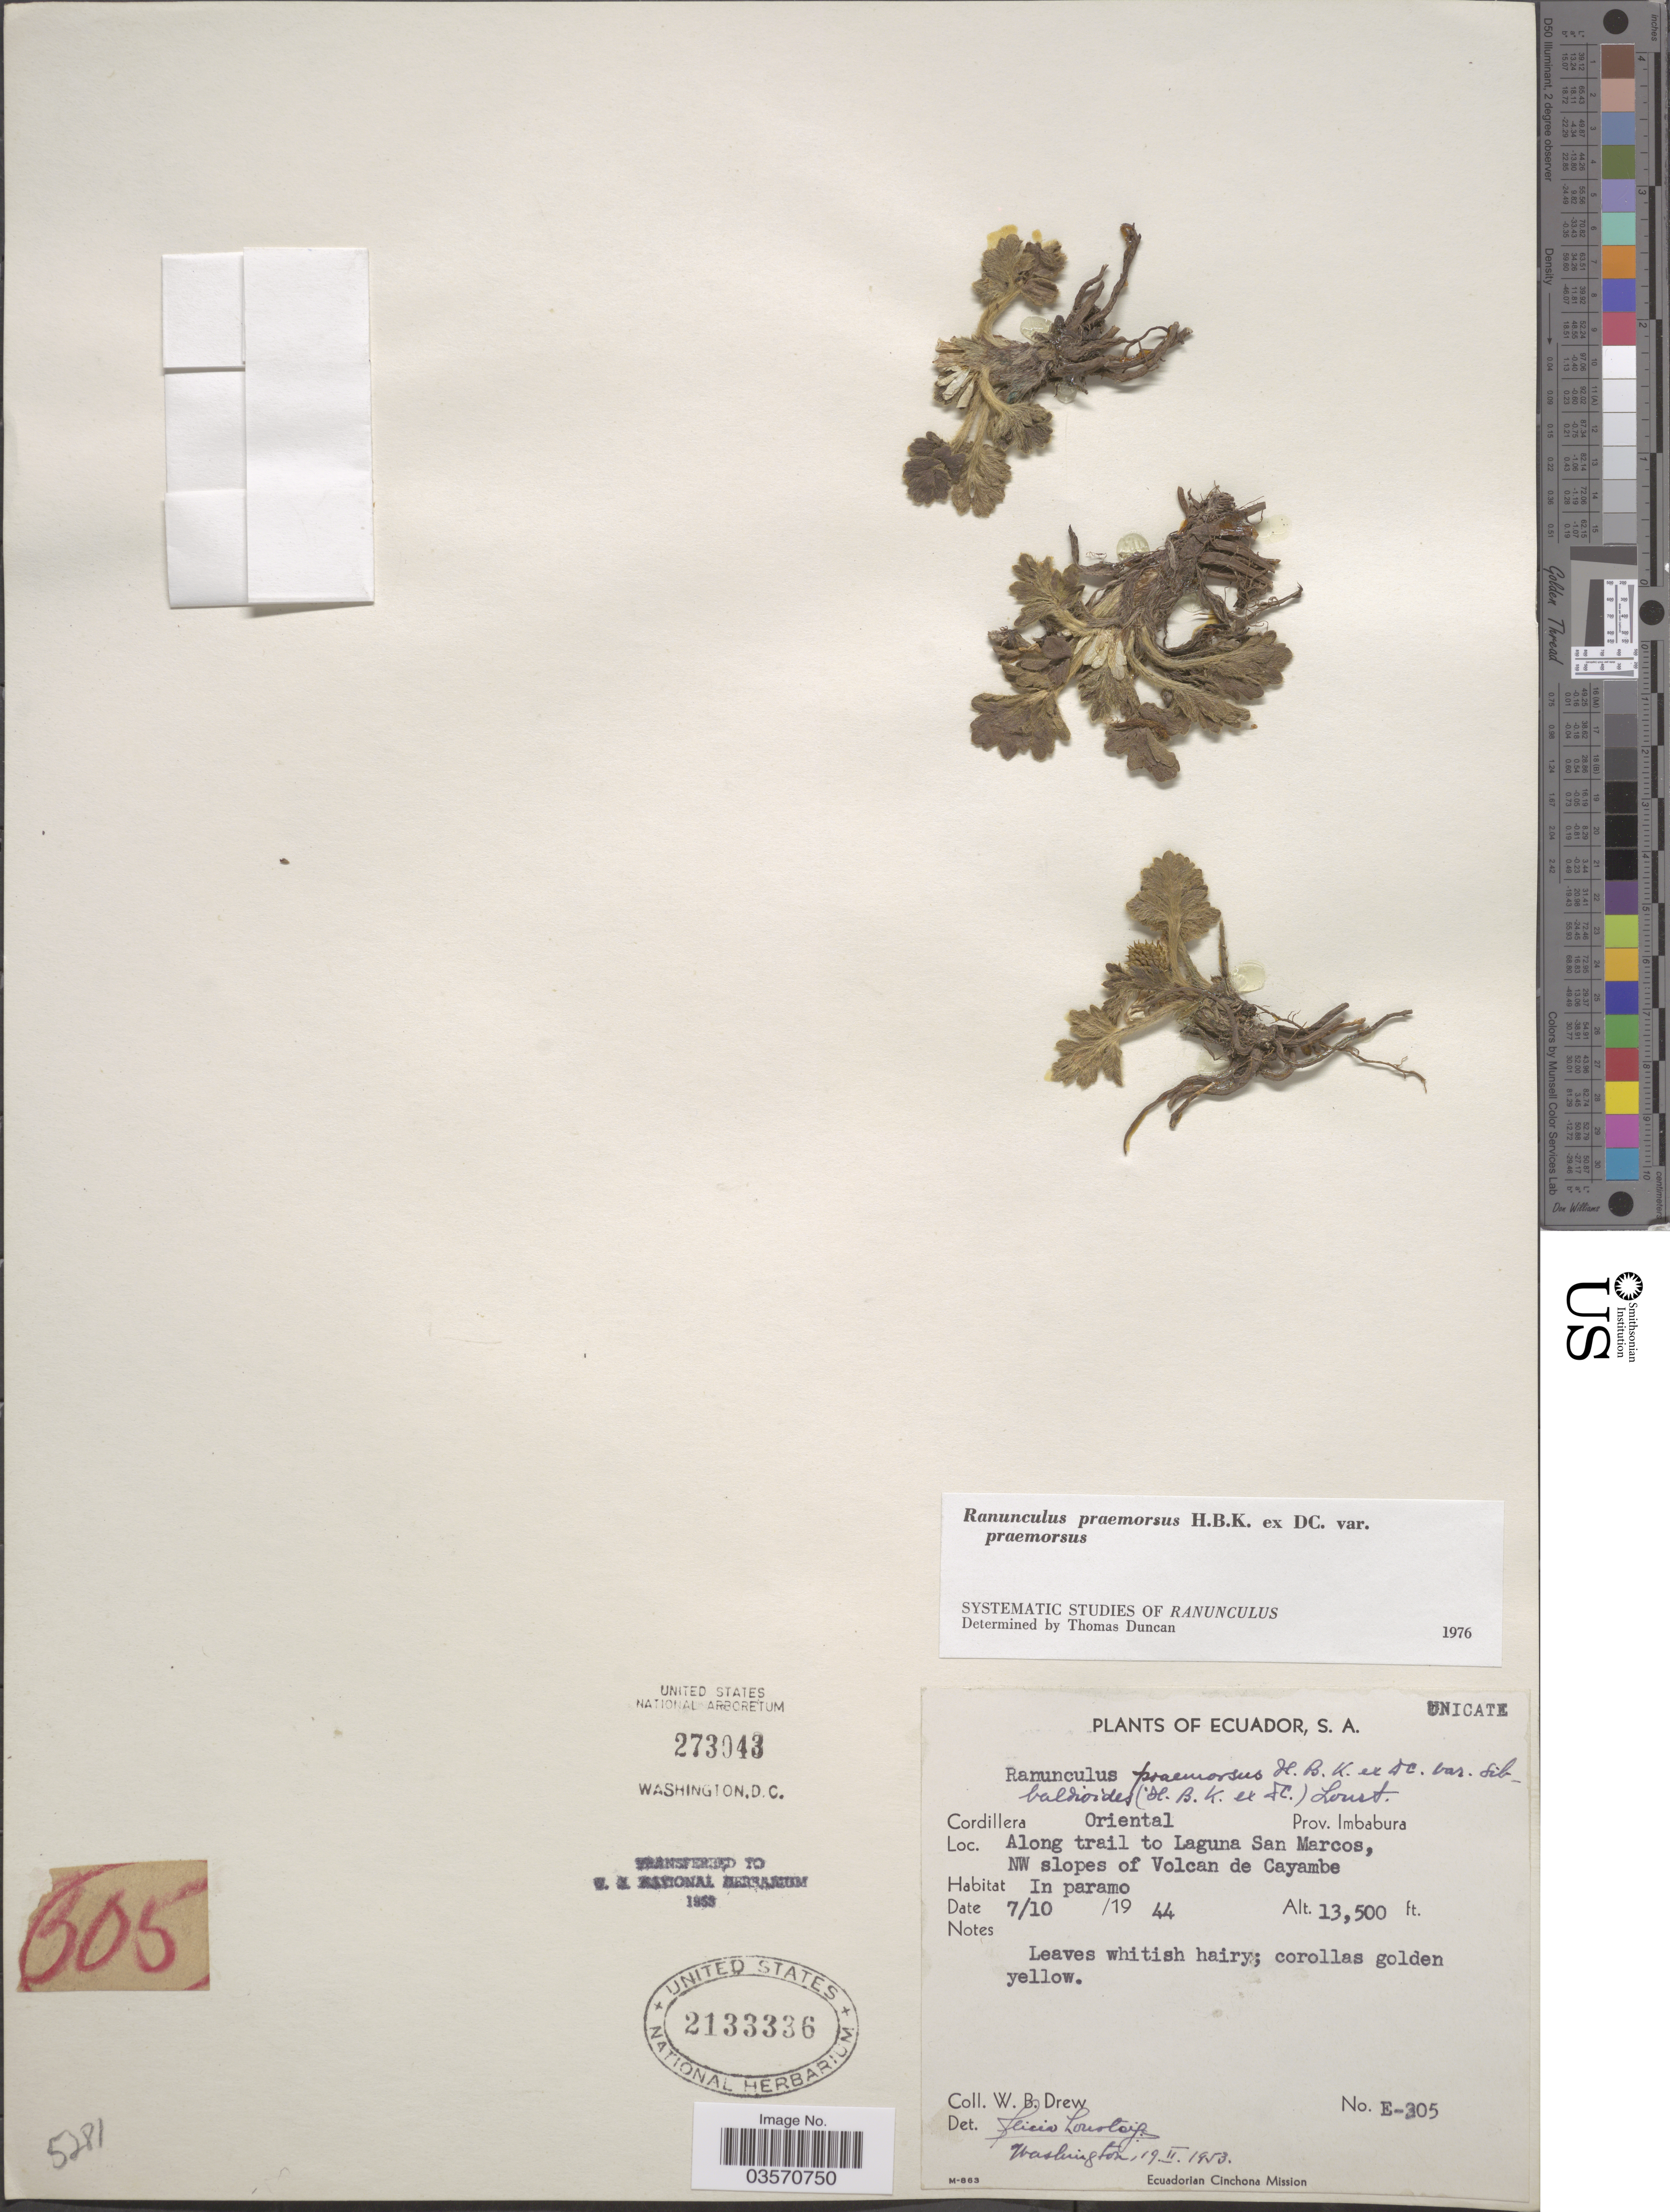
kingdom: Plantae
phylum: Tracheophyta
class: Magnoliopsida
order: Ranunculales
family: Ranunculaceae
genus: Ranunculus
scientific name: Ranunculus praemorsus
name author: Kunth ex DC.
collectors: W. B. Drew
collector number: E-305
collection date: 1944-10-07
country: Ecuador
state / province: Imbabura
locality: Cordillera Oriental. Along trail to Laguna San Marcos, NW slopes of Volcan de Cayambe.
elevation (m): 4115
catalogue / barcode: US 2133336